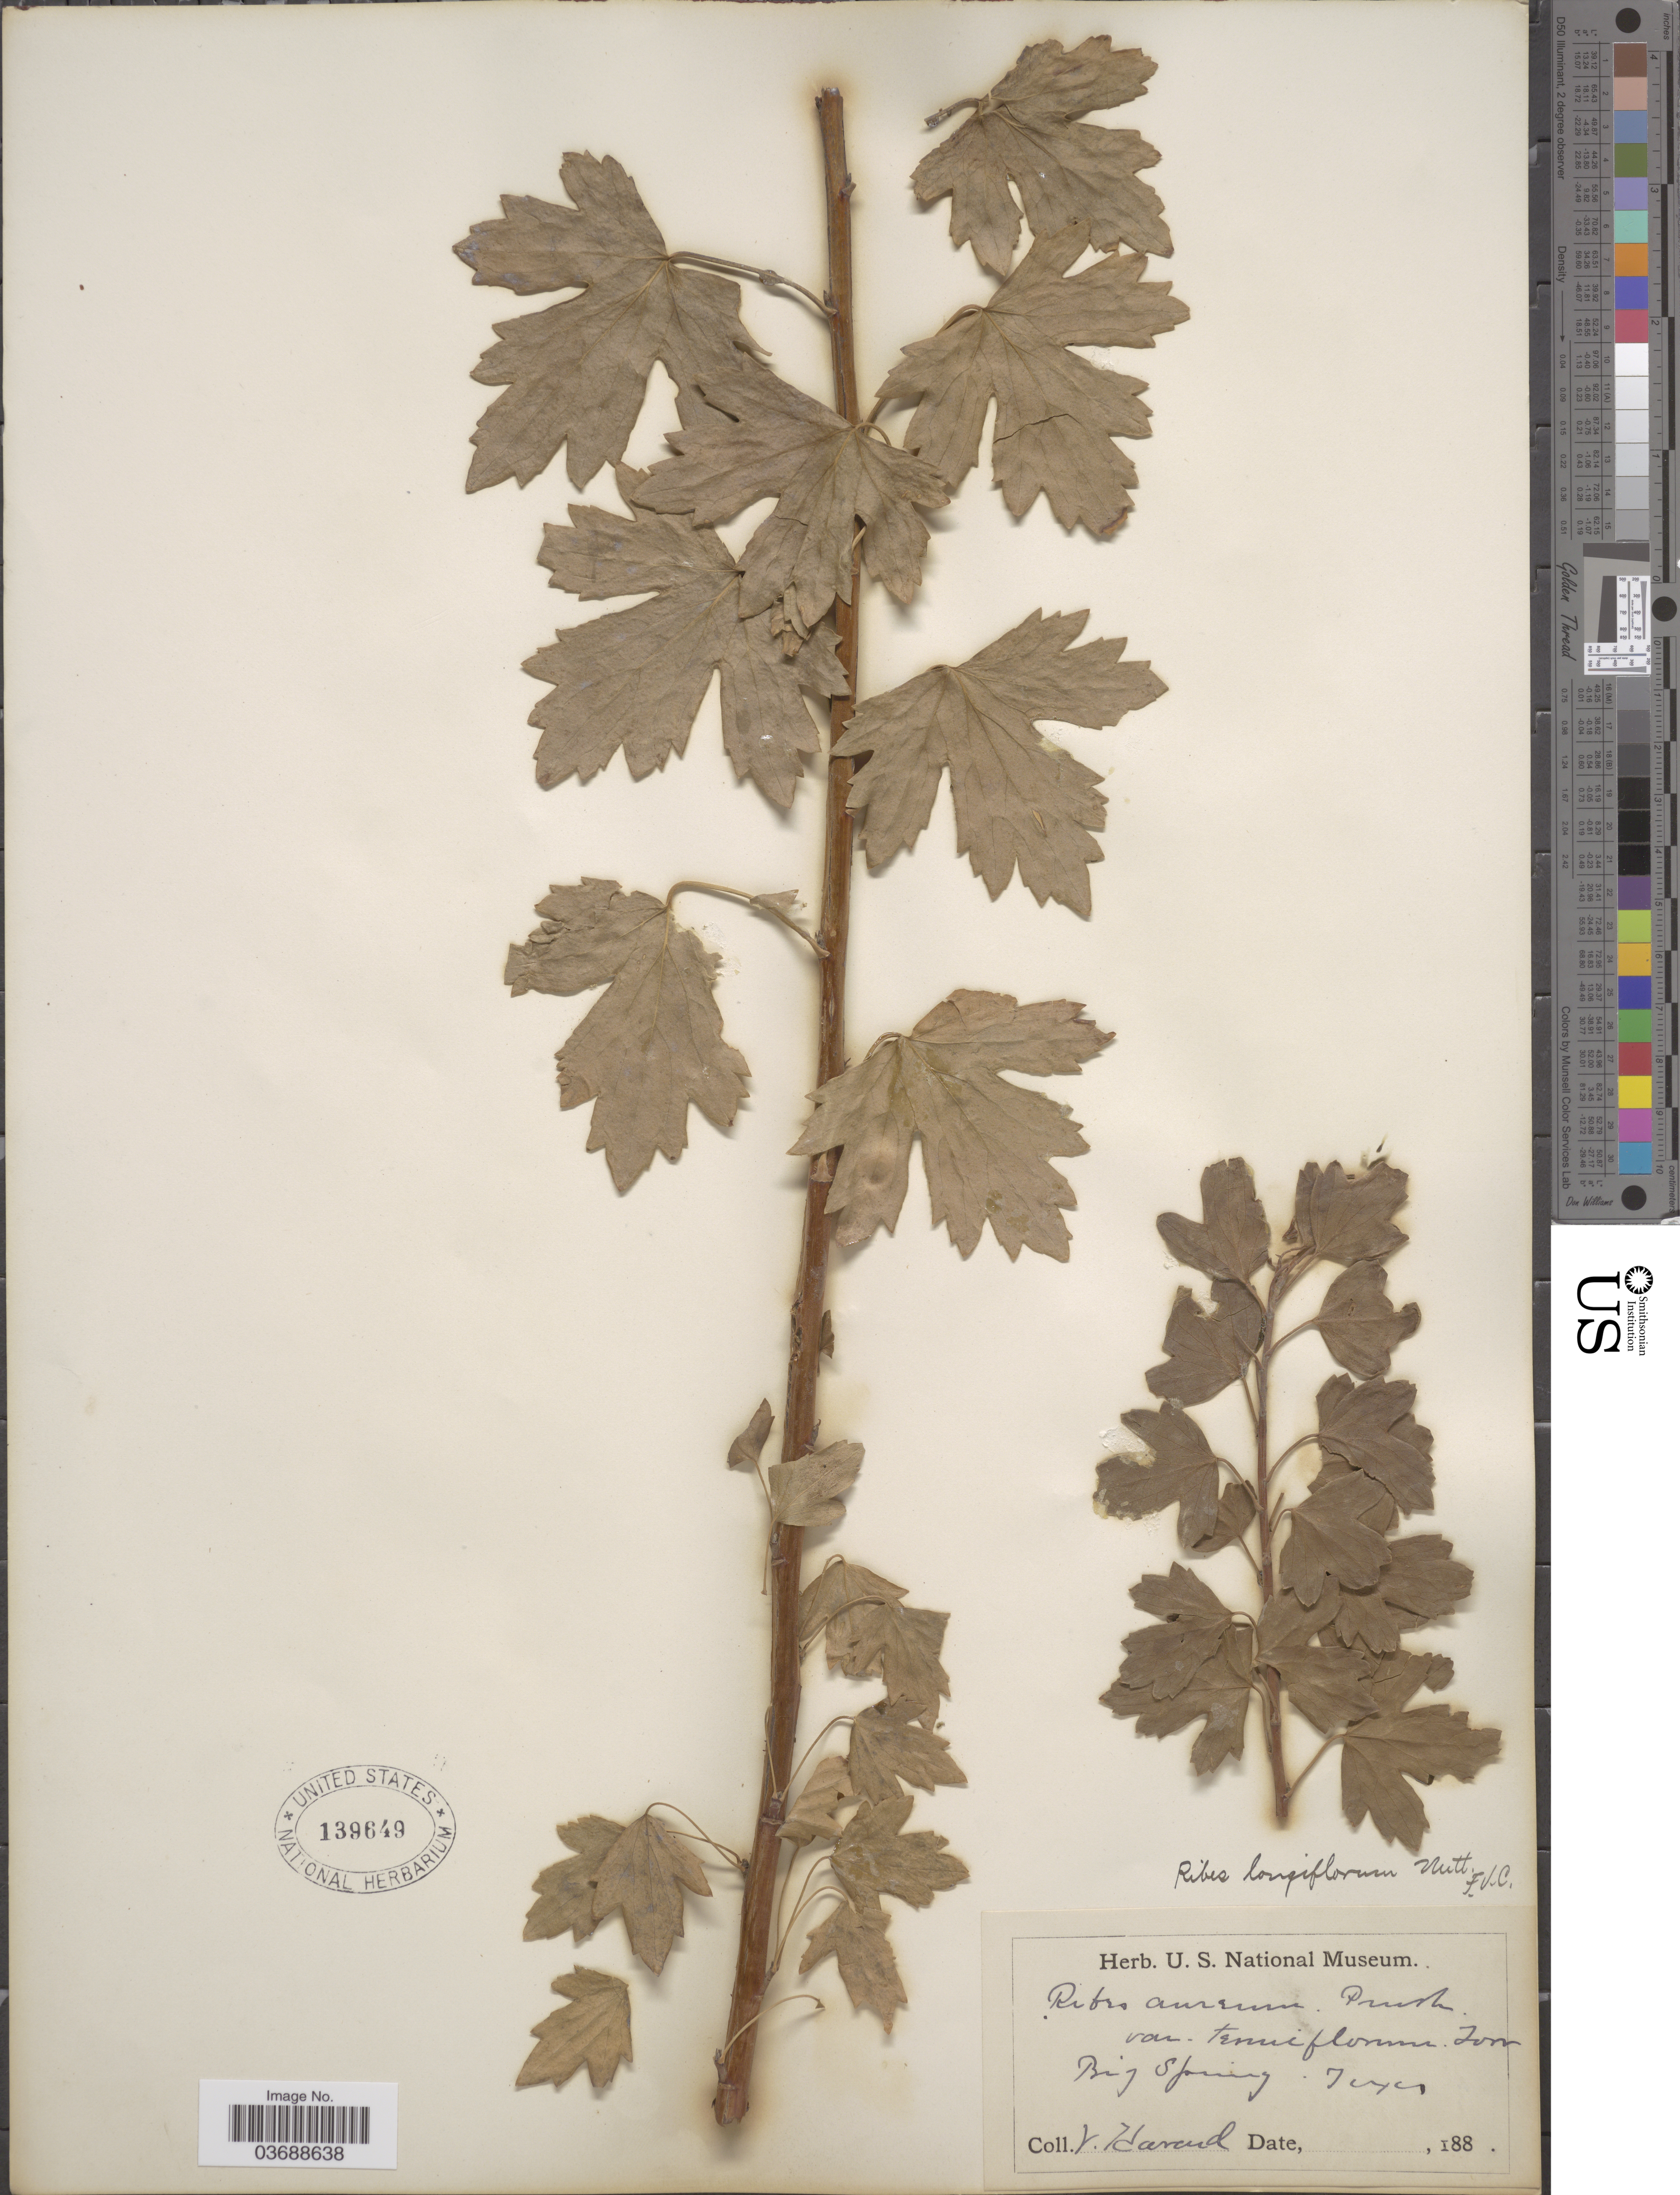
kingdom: Plantae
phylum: Tracheophyta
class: Magnoliopsida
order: Saxifragales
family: Grossulariaceae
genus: Ribes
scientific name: Ribes odoratum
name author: H.L. Wendl.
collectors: V. Havard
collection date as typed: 188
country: United States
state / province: Texas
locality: Big Spring.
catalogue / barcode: US 139649